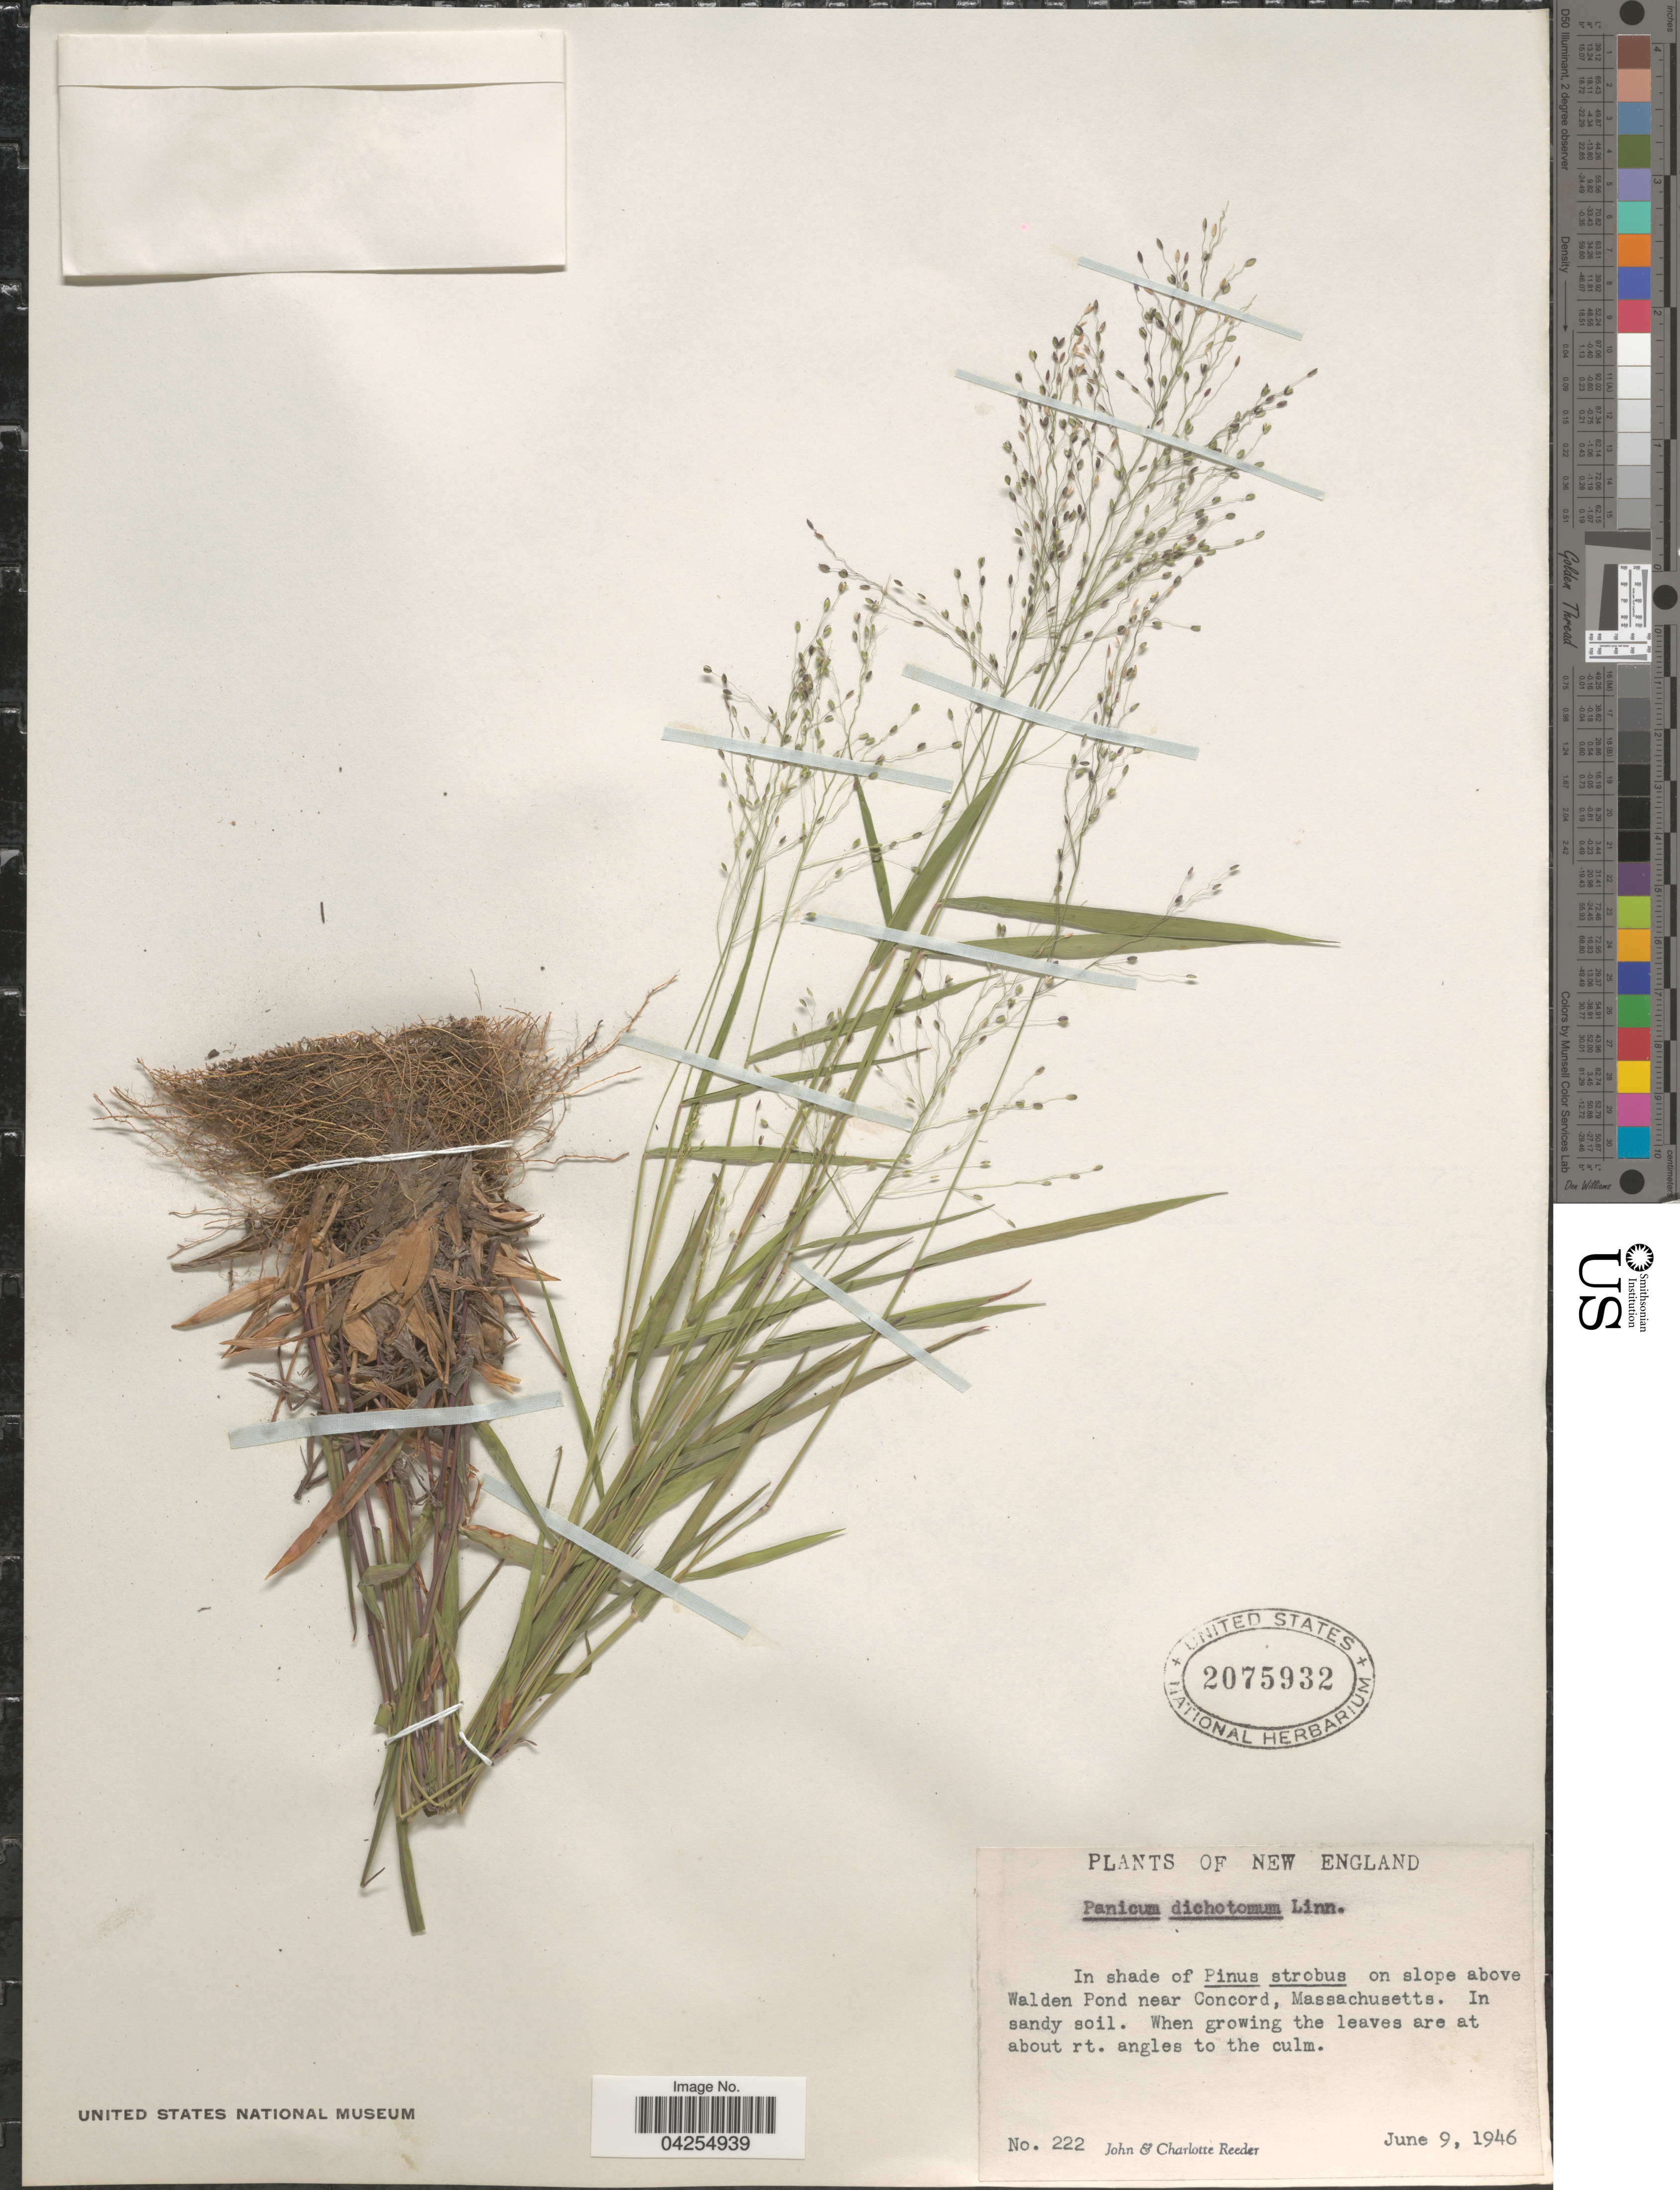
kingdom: Plantae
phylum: Tracheophyta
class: Liliopsida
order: Poales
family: Poaceae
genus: Dichanthelium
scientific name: Dichanthelium dichotomum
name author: (L.) Gould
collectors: J. R. Reeder & C. G. Reeder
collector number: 222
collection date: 1946-06-09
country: United States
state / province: Massachusetts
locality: New England. On slope above Walden Pond near Concord.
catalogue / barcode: US 2075932